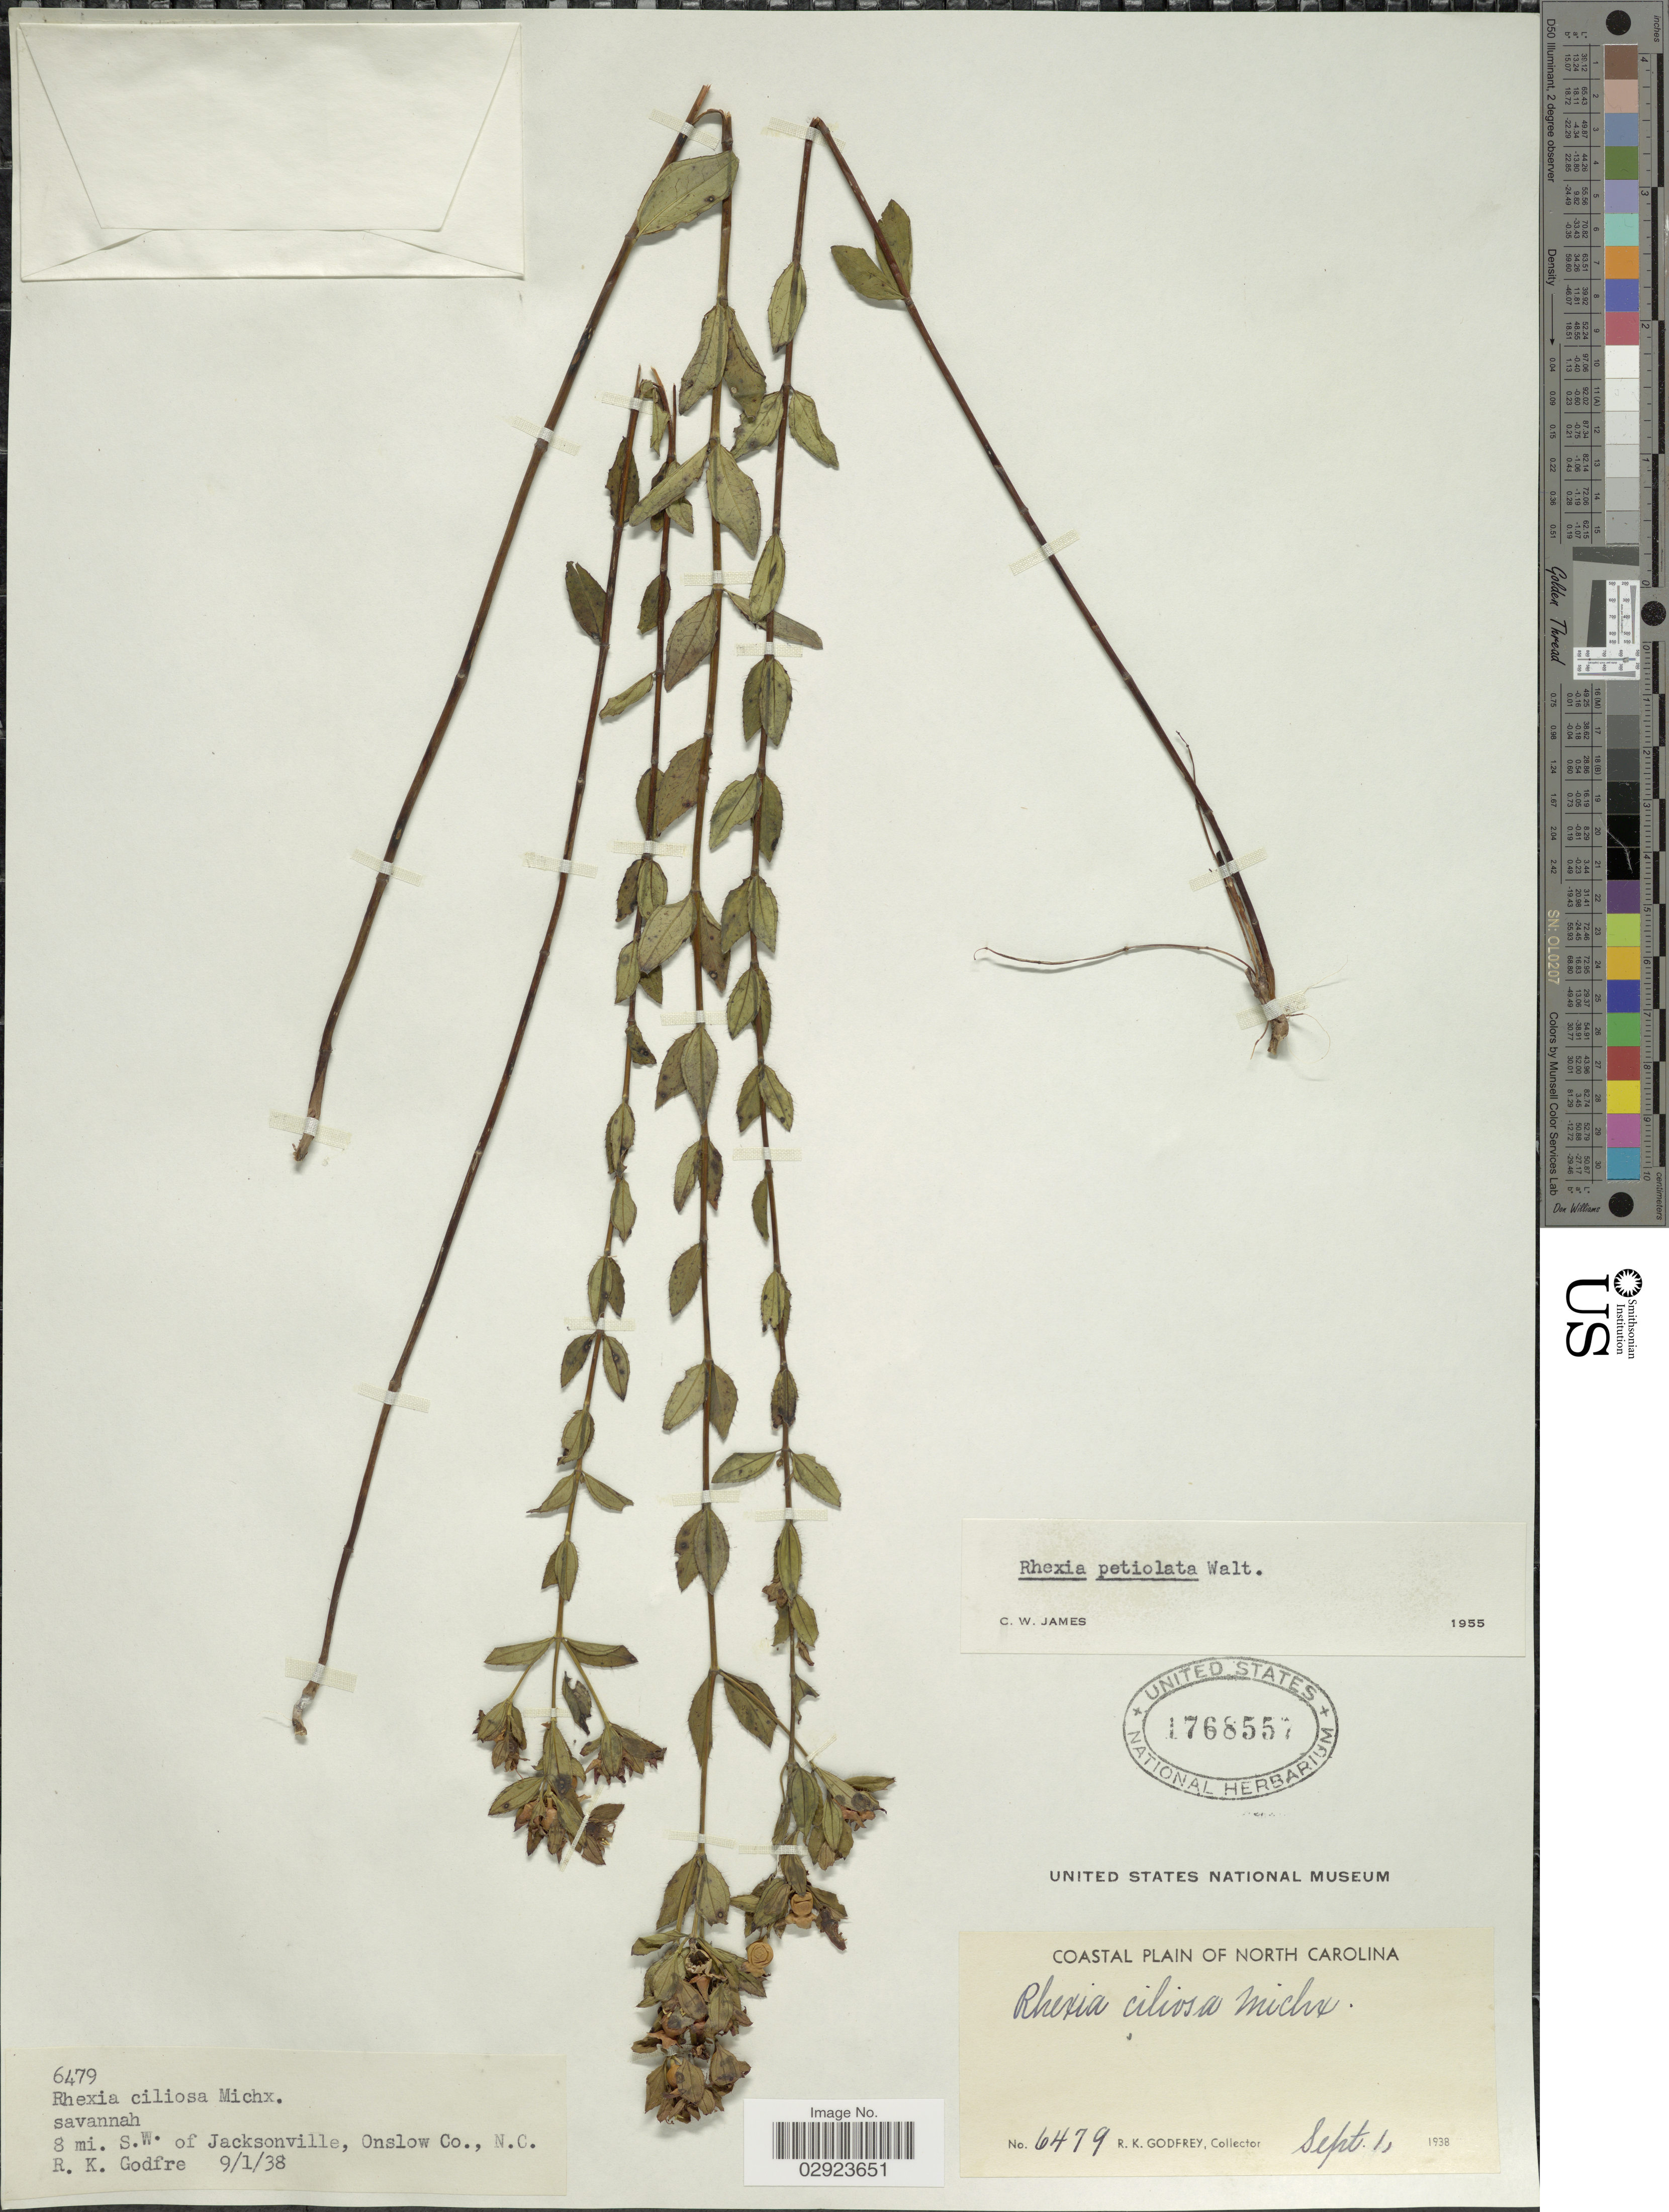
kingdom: Plantae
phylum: Tracheophyta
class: Magnoliopsida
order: Myrtales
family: Melastomataceae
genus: Rhexia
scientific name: Rhexia petiolata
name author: Walter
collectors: R. K. Godfrey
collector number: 6479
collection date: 1938-09-01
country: United States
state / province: North Carolina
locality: Coastal plain of North Carolina. 8 mi. S.W. of Jacksonville, Onslow Co.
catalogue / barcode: US 1768557